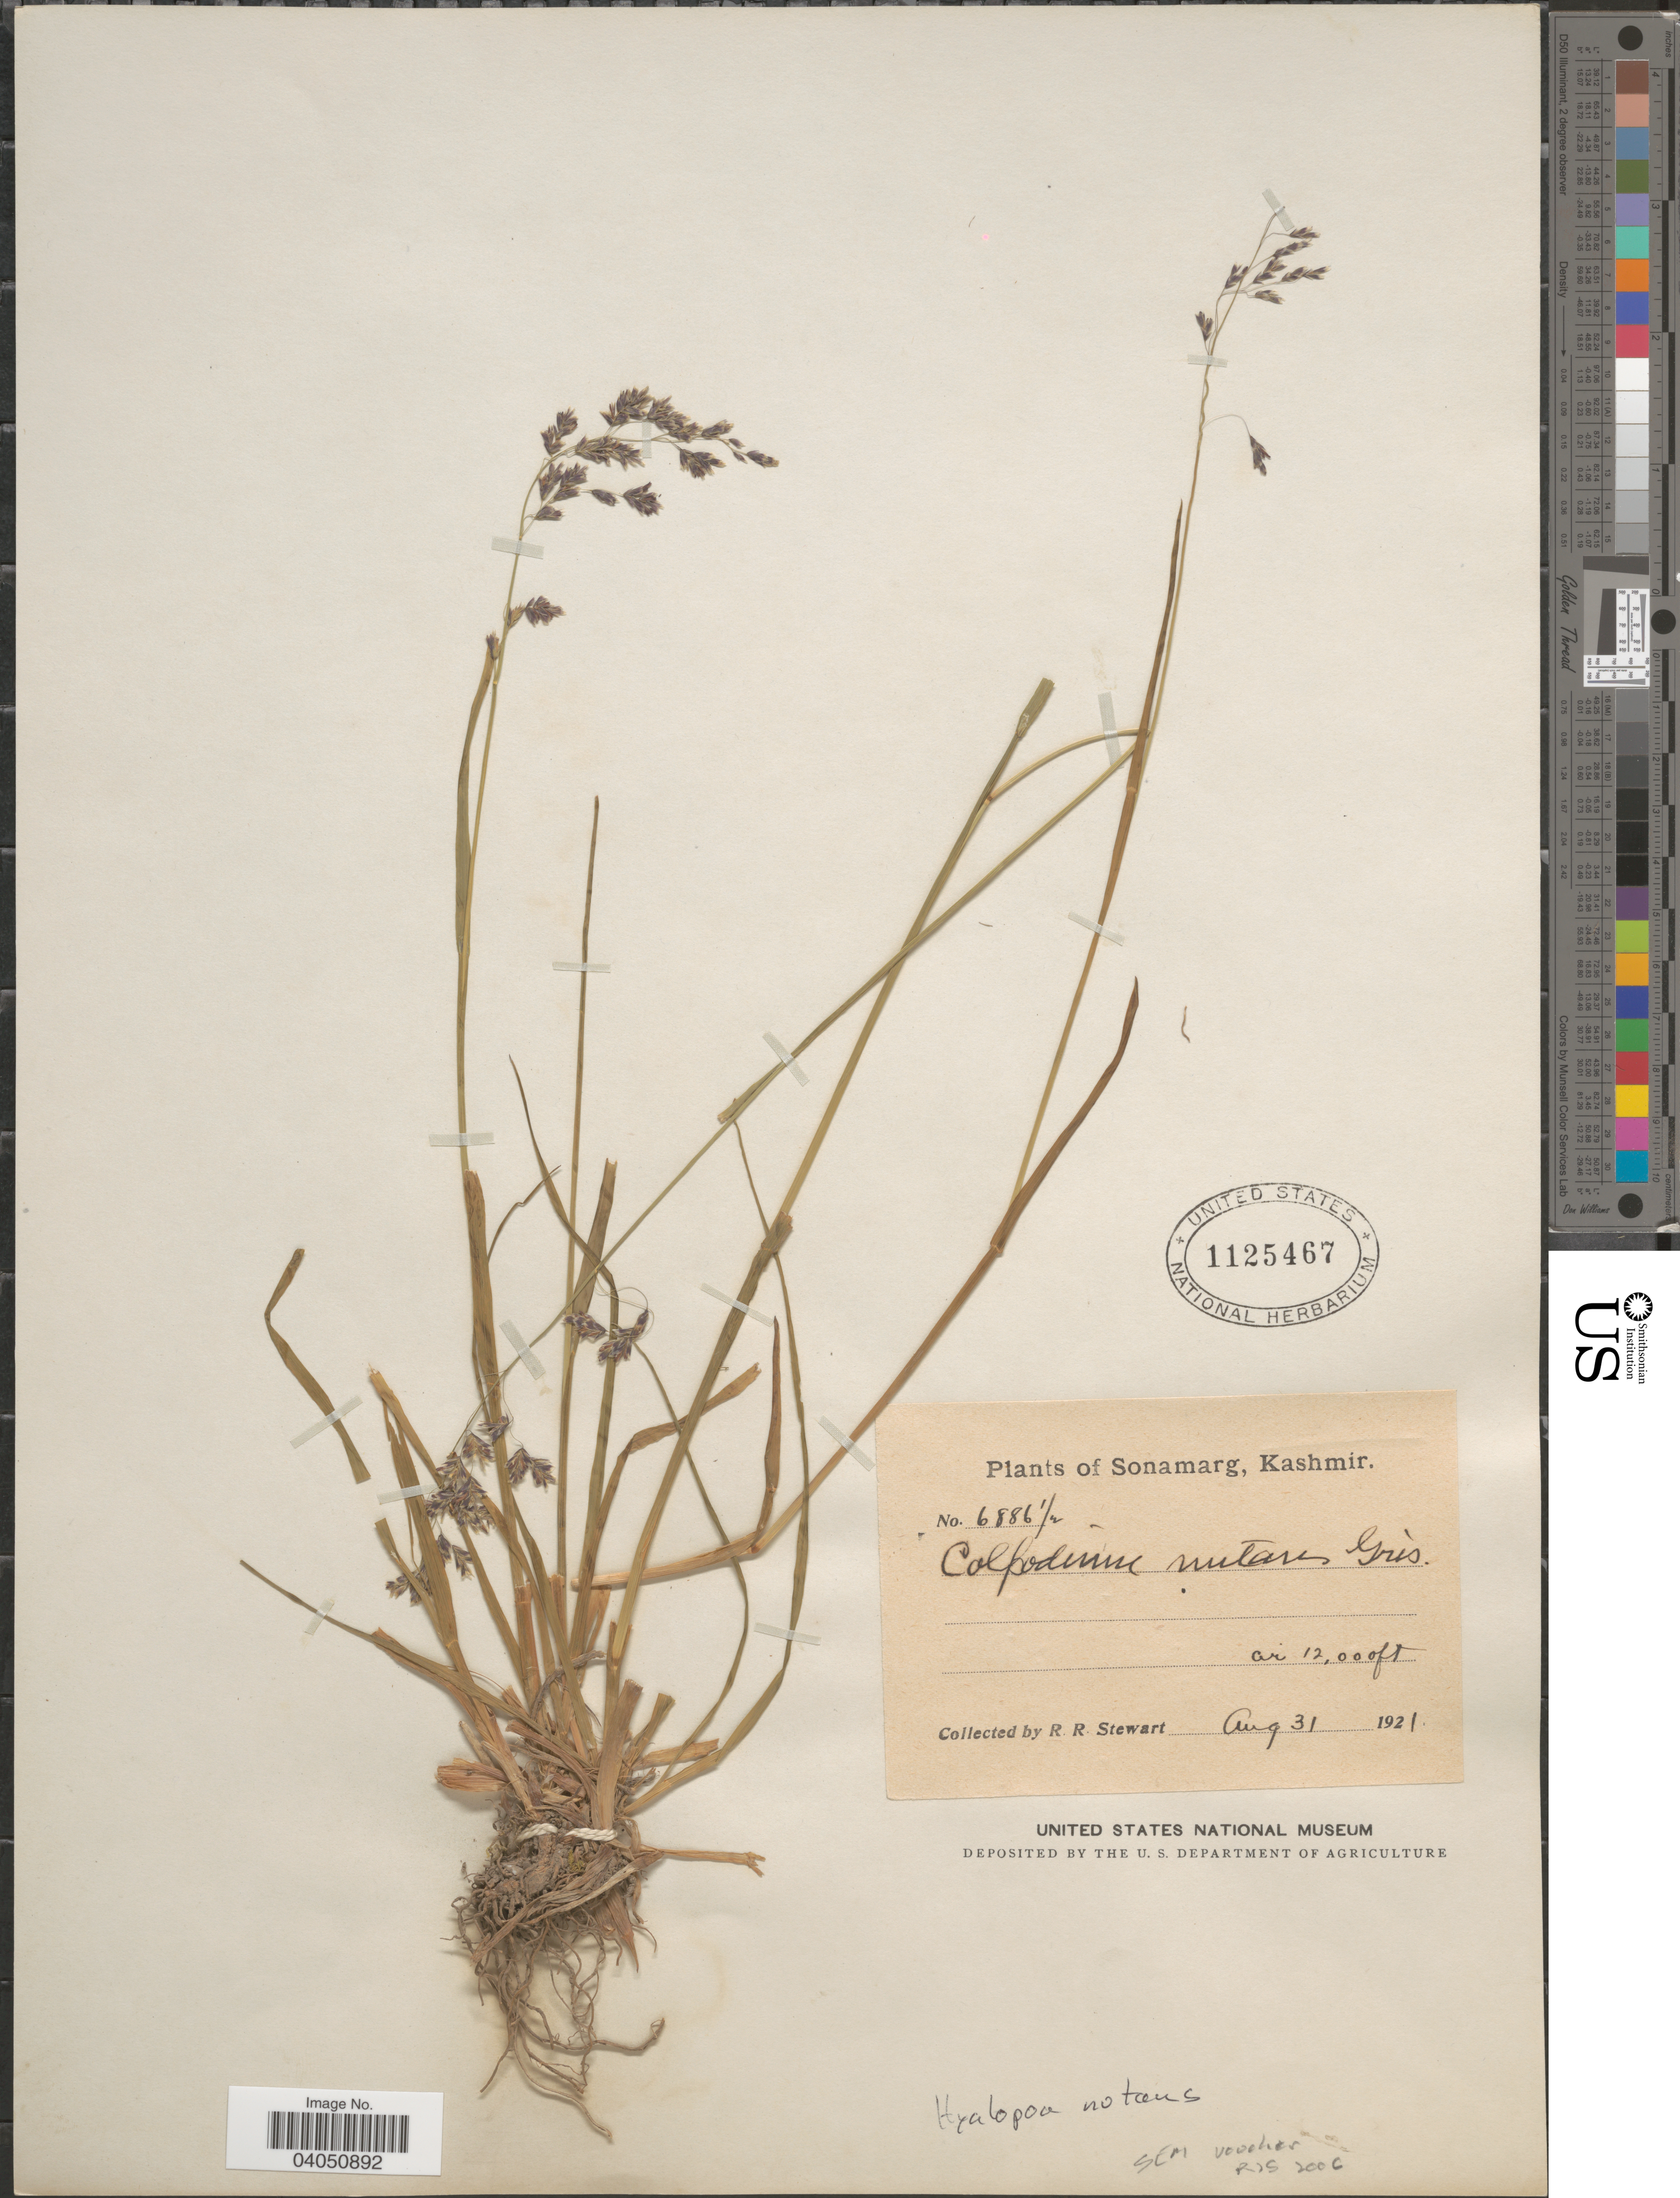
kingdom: Plantae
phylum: Tracheophyta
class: Liliopsida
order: Poales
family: Poaceae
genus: Hyalopoa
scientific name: Hyalopoa nutans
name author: (Griseb.) Tzvelev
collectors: R. Stewart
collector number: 6886½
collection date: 1921-08-31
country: India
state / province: Jammu and Kashmir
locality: Sonamarg, Kashmir.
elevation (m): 3658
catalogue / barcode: US 1125467